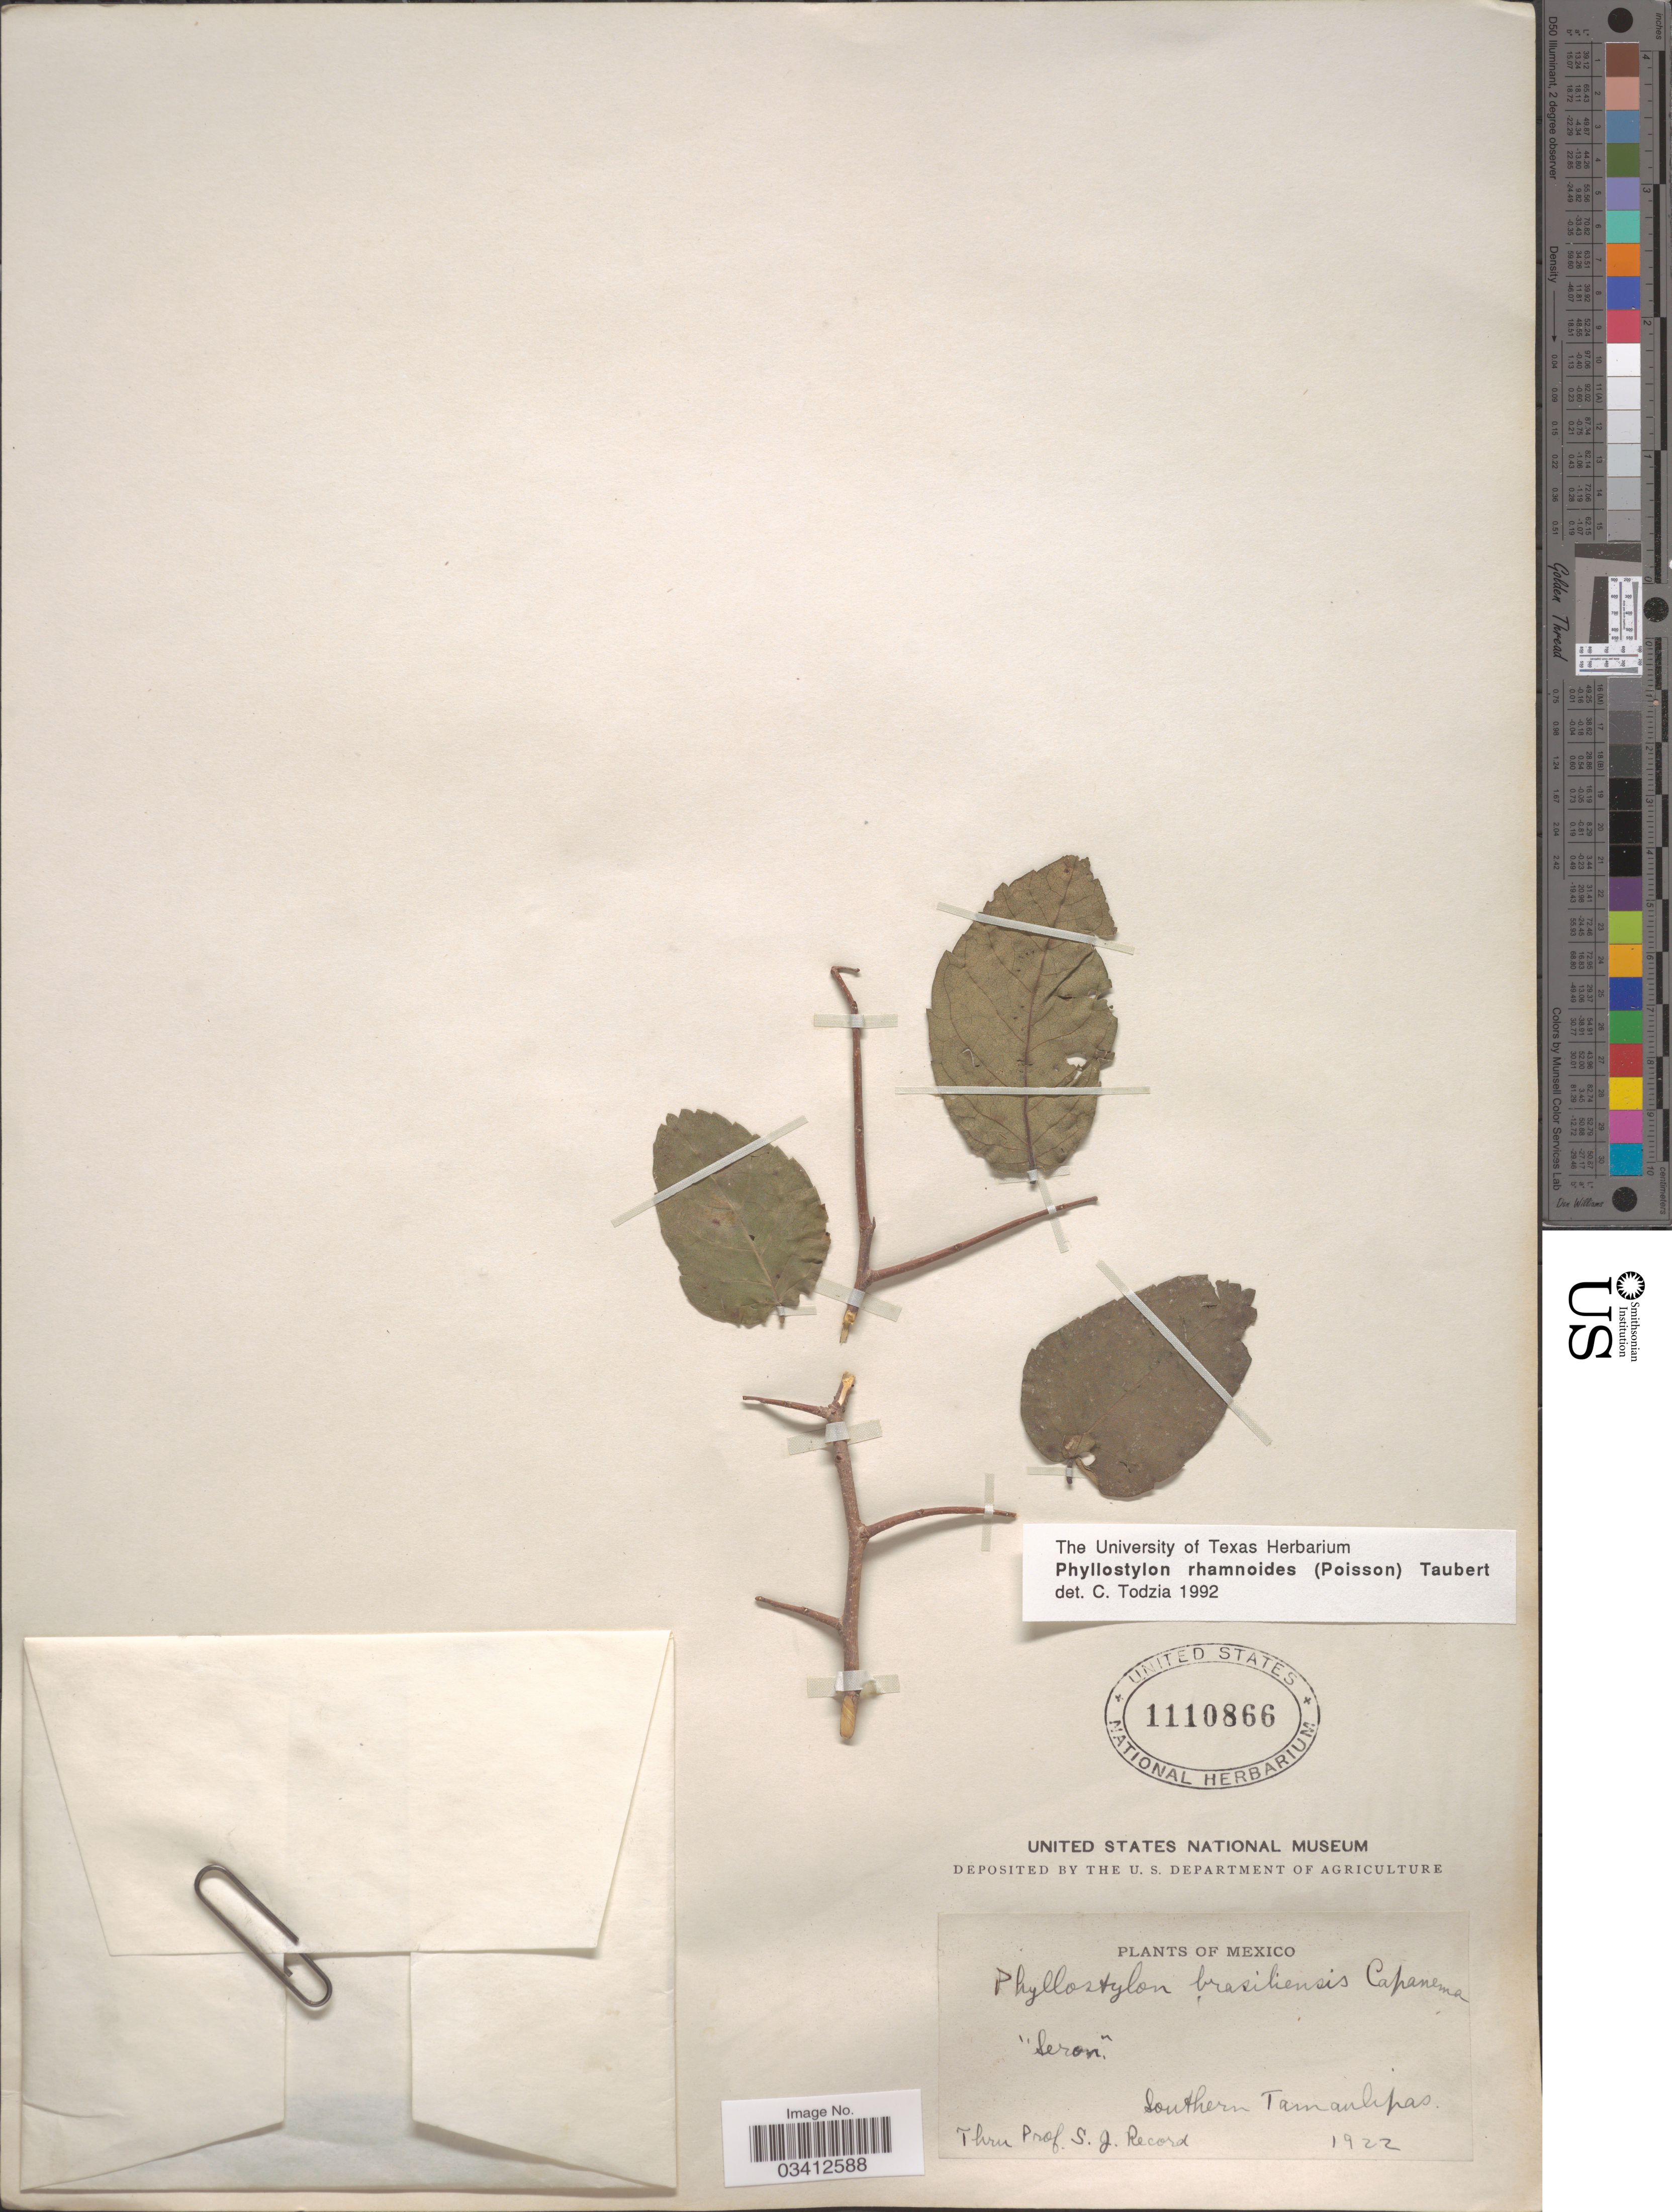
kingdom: Plantae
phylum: Tracheophyta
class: Magnoliopsida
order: Rosales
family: Ulmaceae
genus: Phyllostylon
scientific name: Phyllostylon rhamnoides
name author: (J. Poiss.) Taub.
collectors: S. J. Record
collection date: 1922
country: Mexico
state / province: Tamaulipas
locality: Southern Tamaulipas.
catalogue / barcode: US 1110866